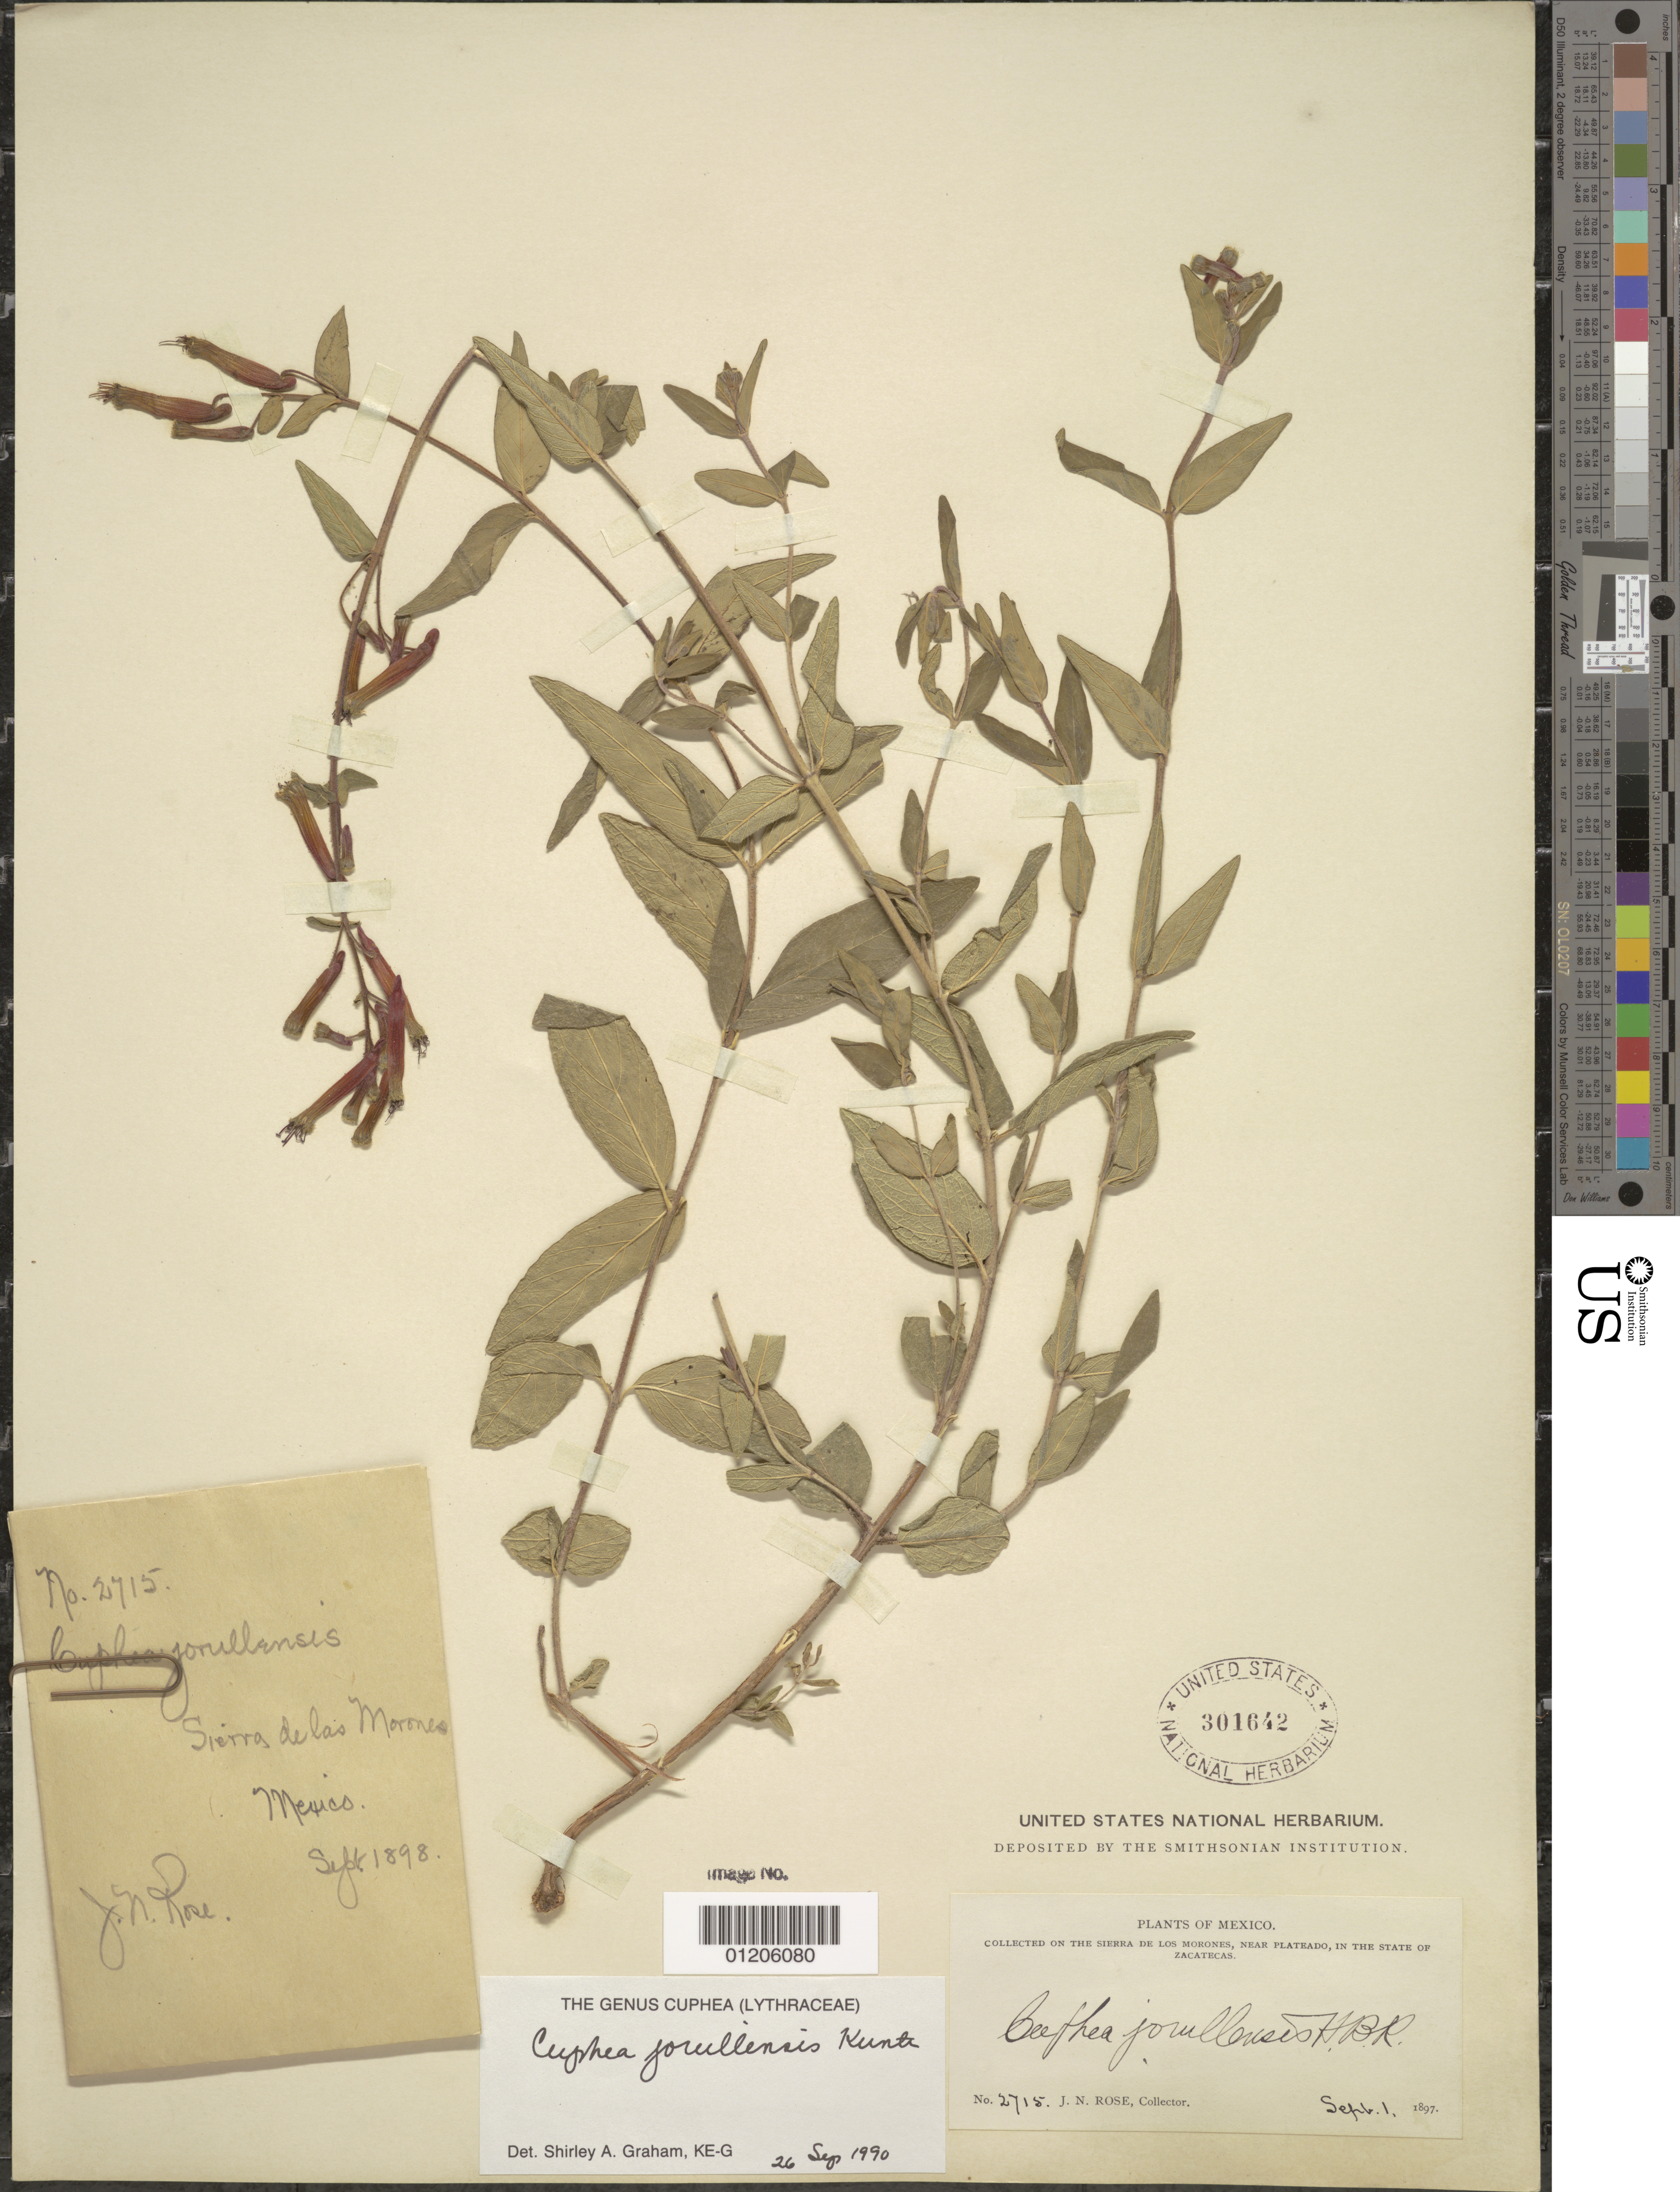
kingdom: Plantae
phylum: Tracheophyta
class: Magnoliopsida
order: Myrtales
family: Lythraceae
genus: Cuphea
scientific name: Cuphea jorullensis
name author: Kunth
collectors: J. N. Rose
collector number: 2715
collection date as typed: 01 Sep 1897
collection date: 1897-09-01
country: Mexico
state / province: Zacatecas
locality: Sierra de los Morones, near Plateado, in the State of Zacatecas.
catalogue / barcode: US 301642